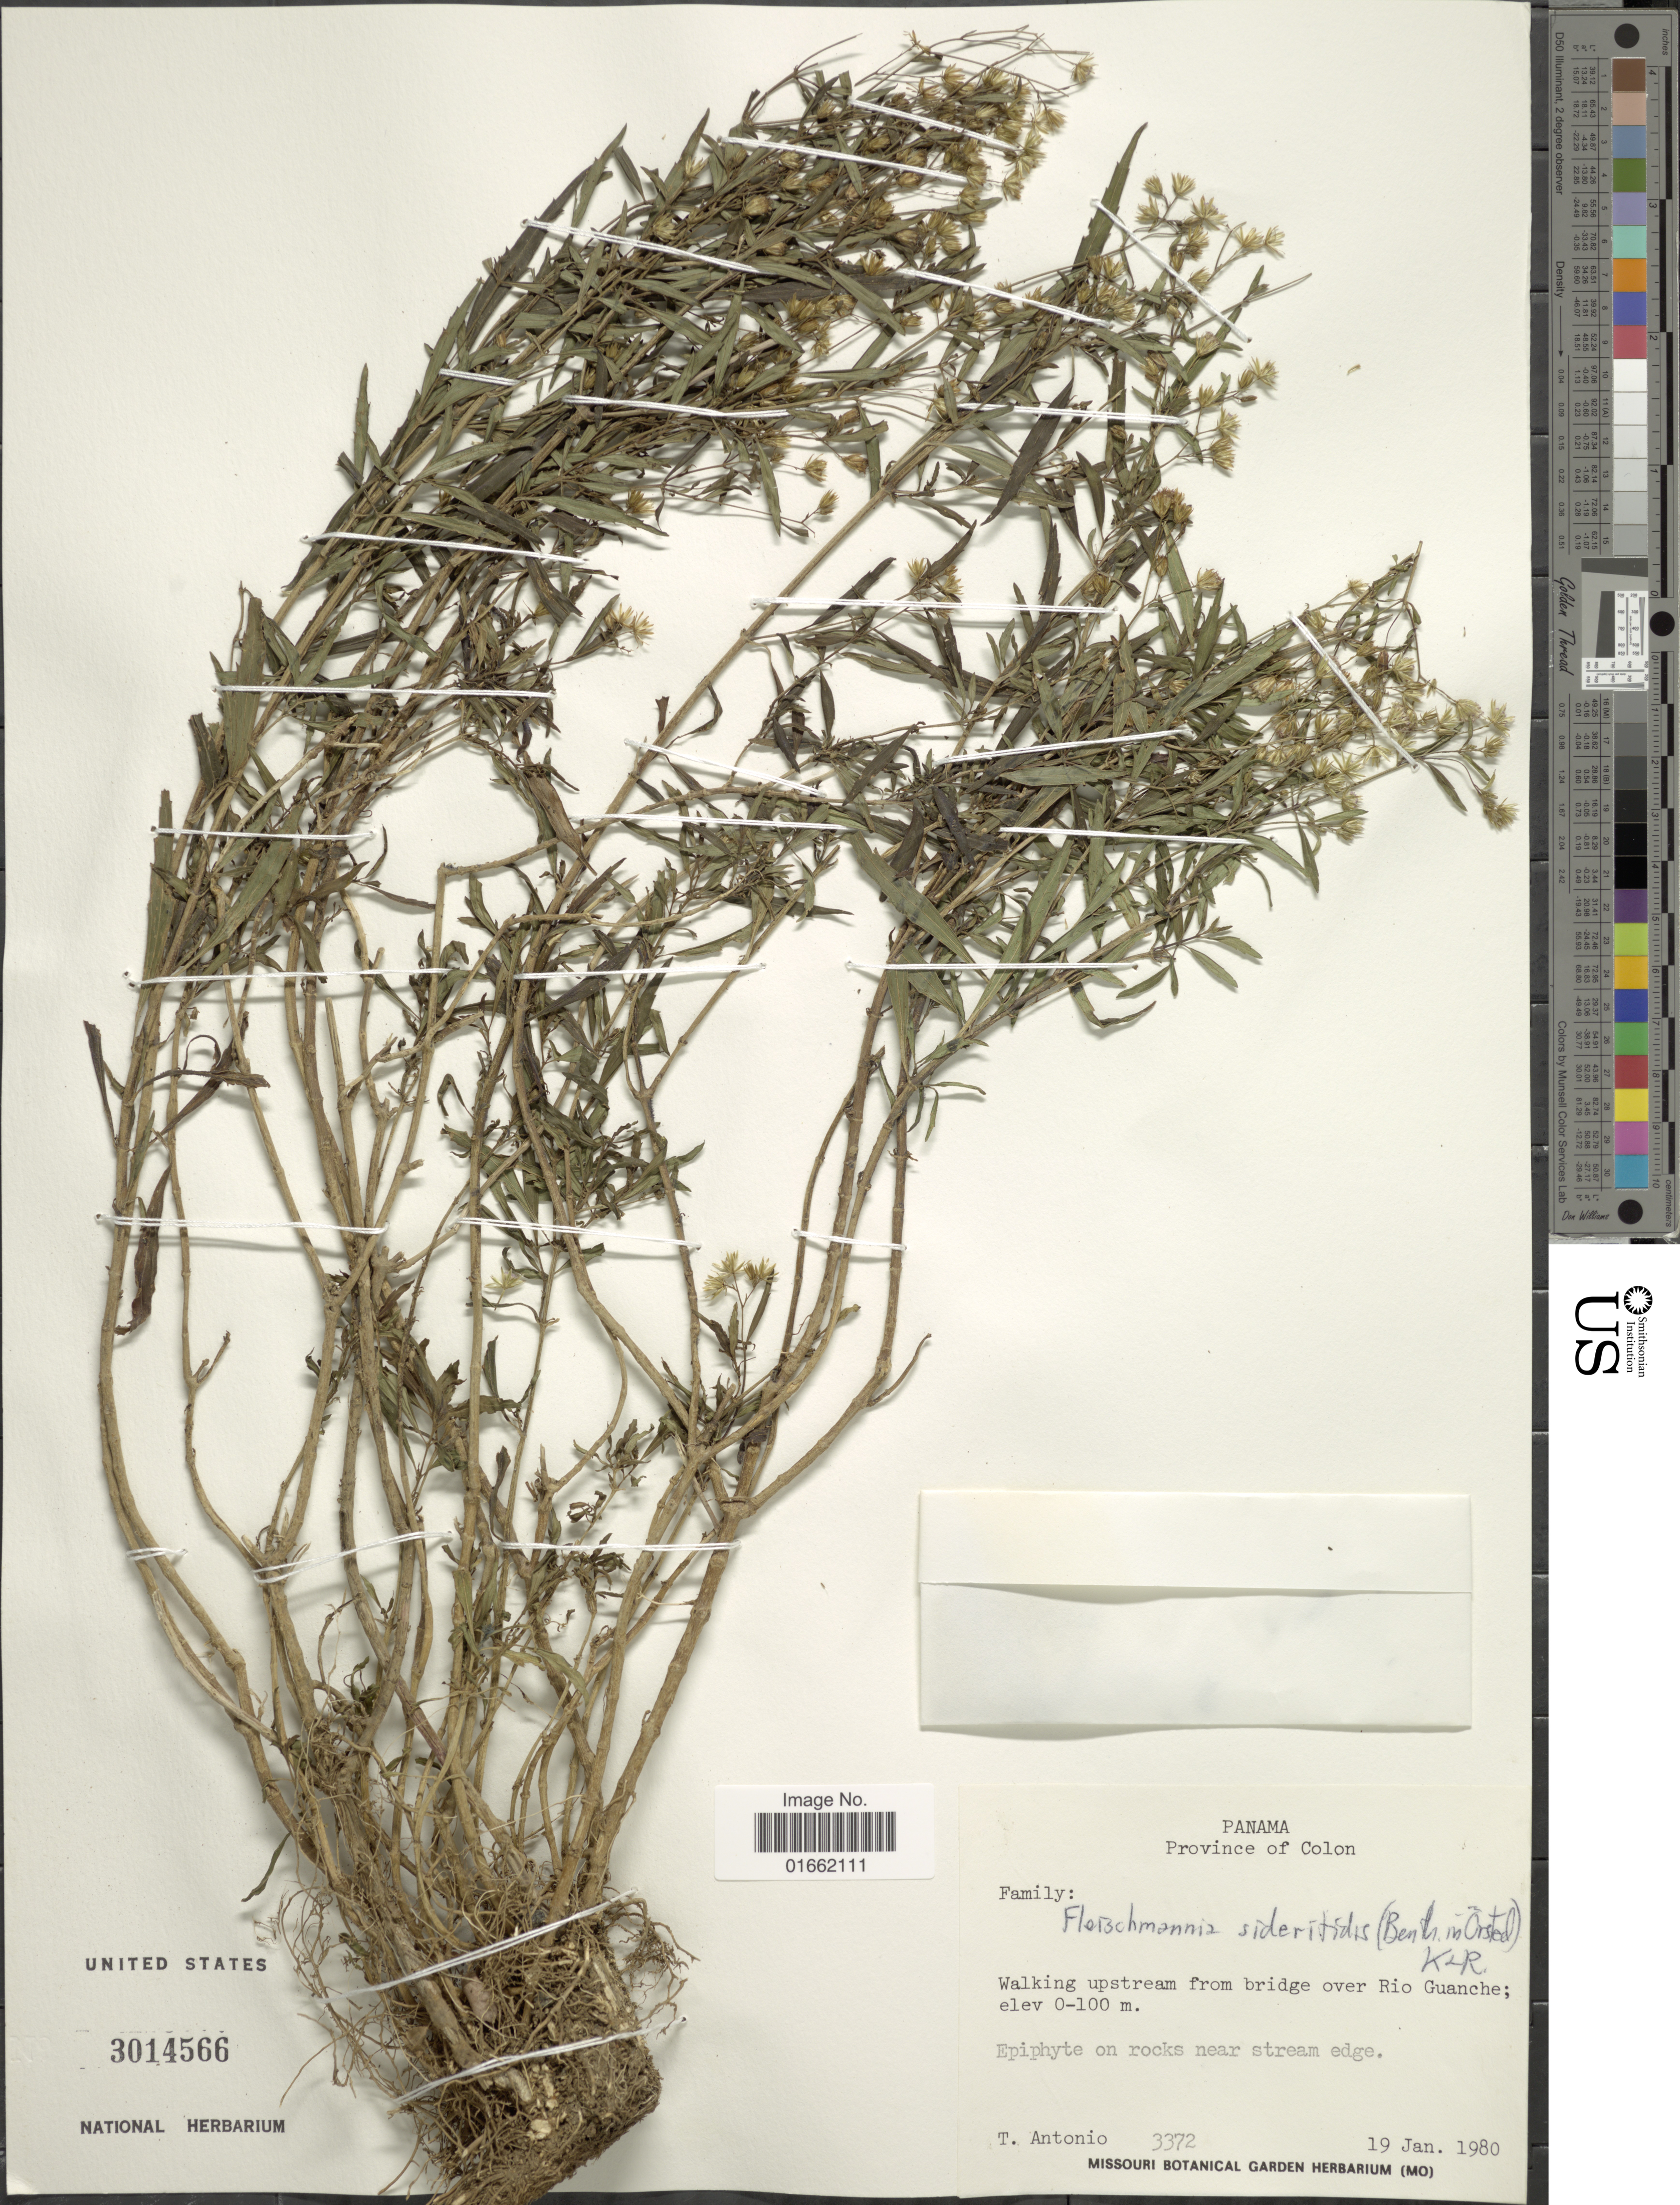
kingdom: Plantae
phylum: Tracheophyta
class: Magnoliopsida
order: Asterales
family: Asteraceae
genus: Fleischmannia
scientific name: Fleischmannia sideritides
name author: (Benth. in Oerst.) R.M. King & H. Rob.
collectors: T. Antonio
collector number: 3372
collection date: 1980-01-19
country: Panama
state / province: Colón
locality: Province of Colon. Walking upstream from bridge over Rio Guanche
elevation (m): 0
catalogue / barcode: US 3014566